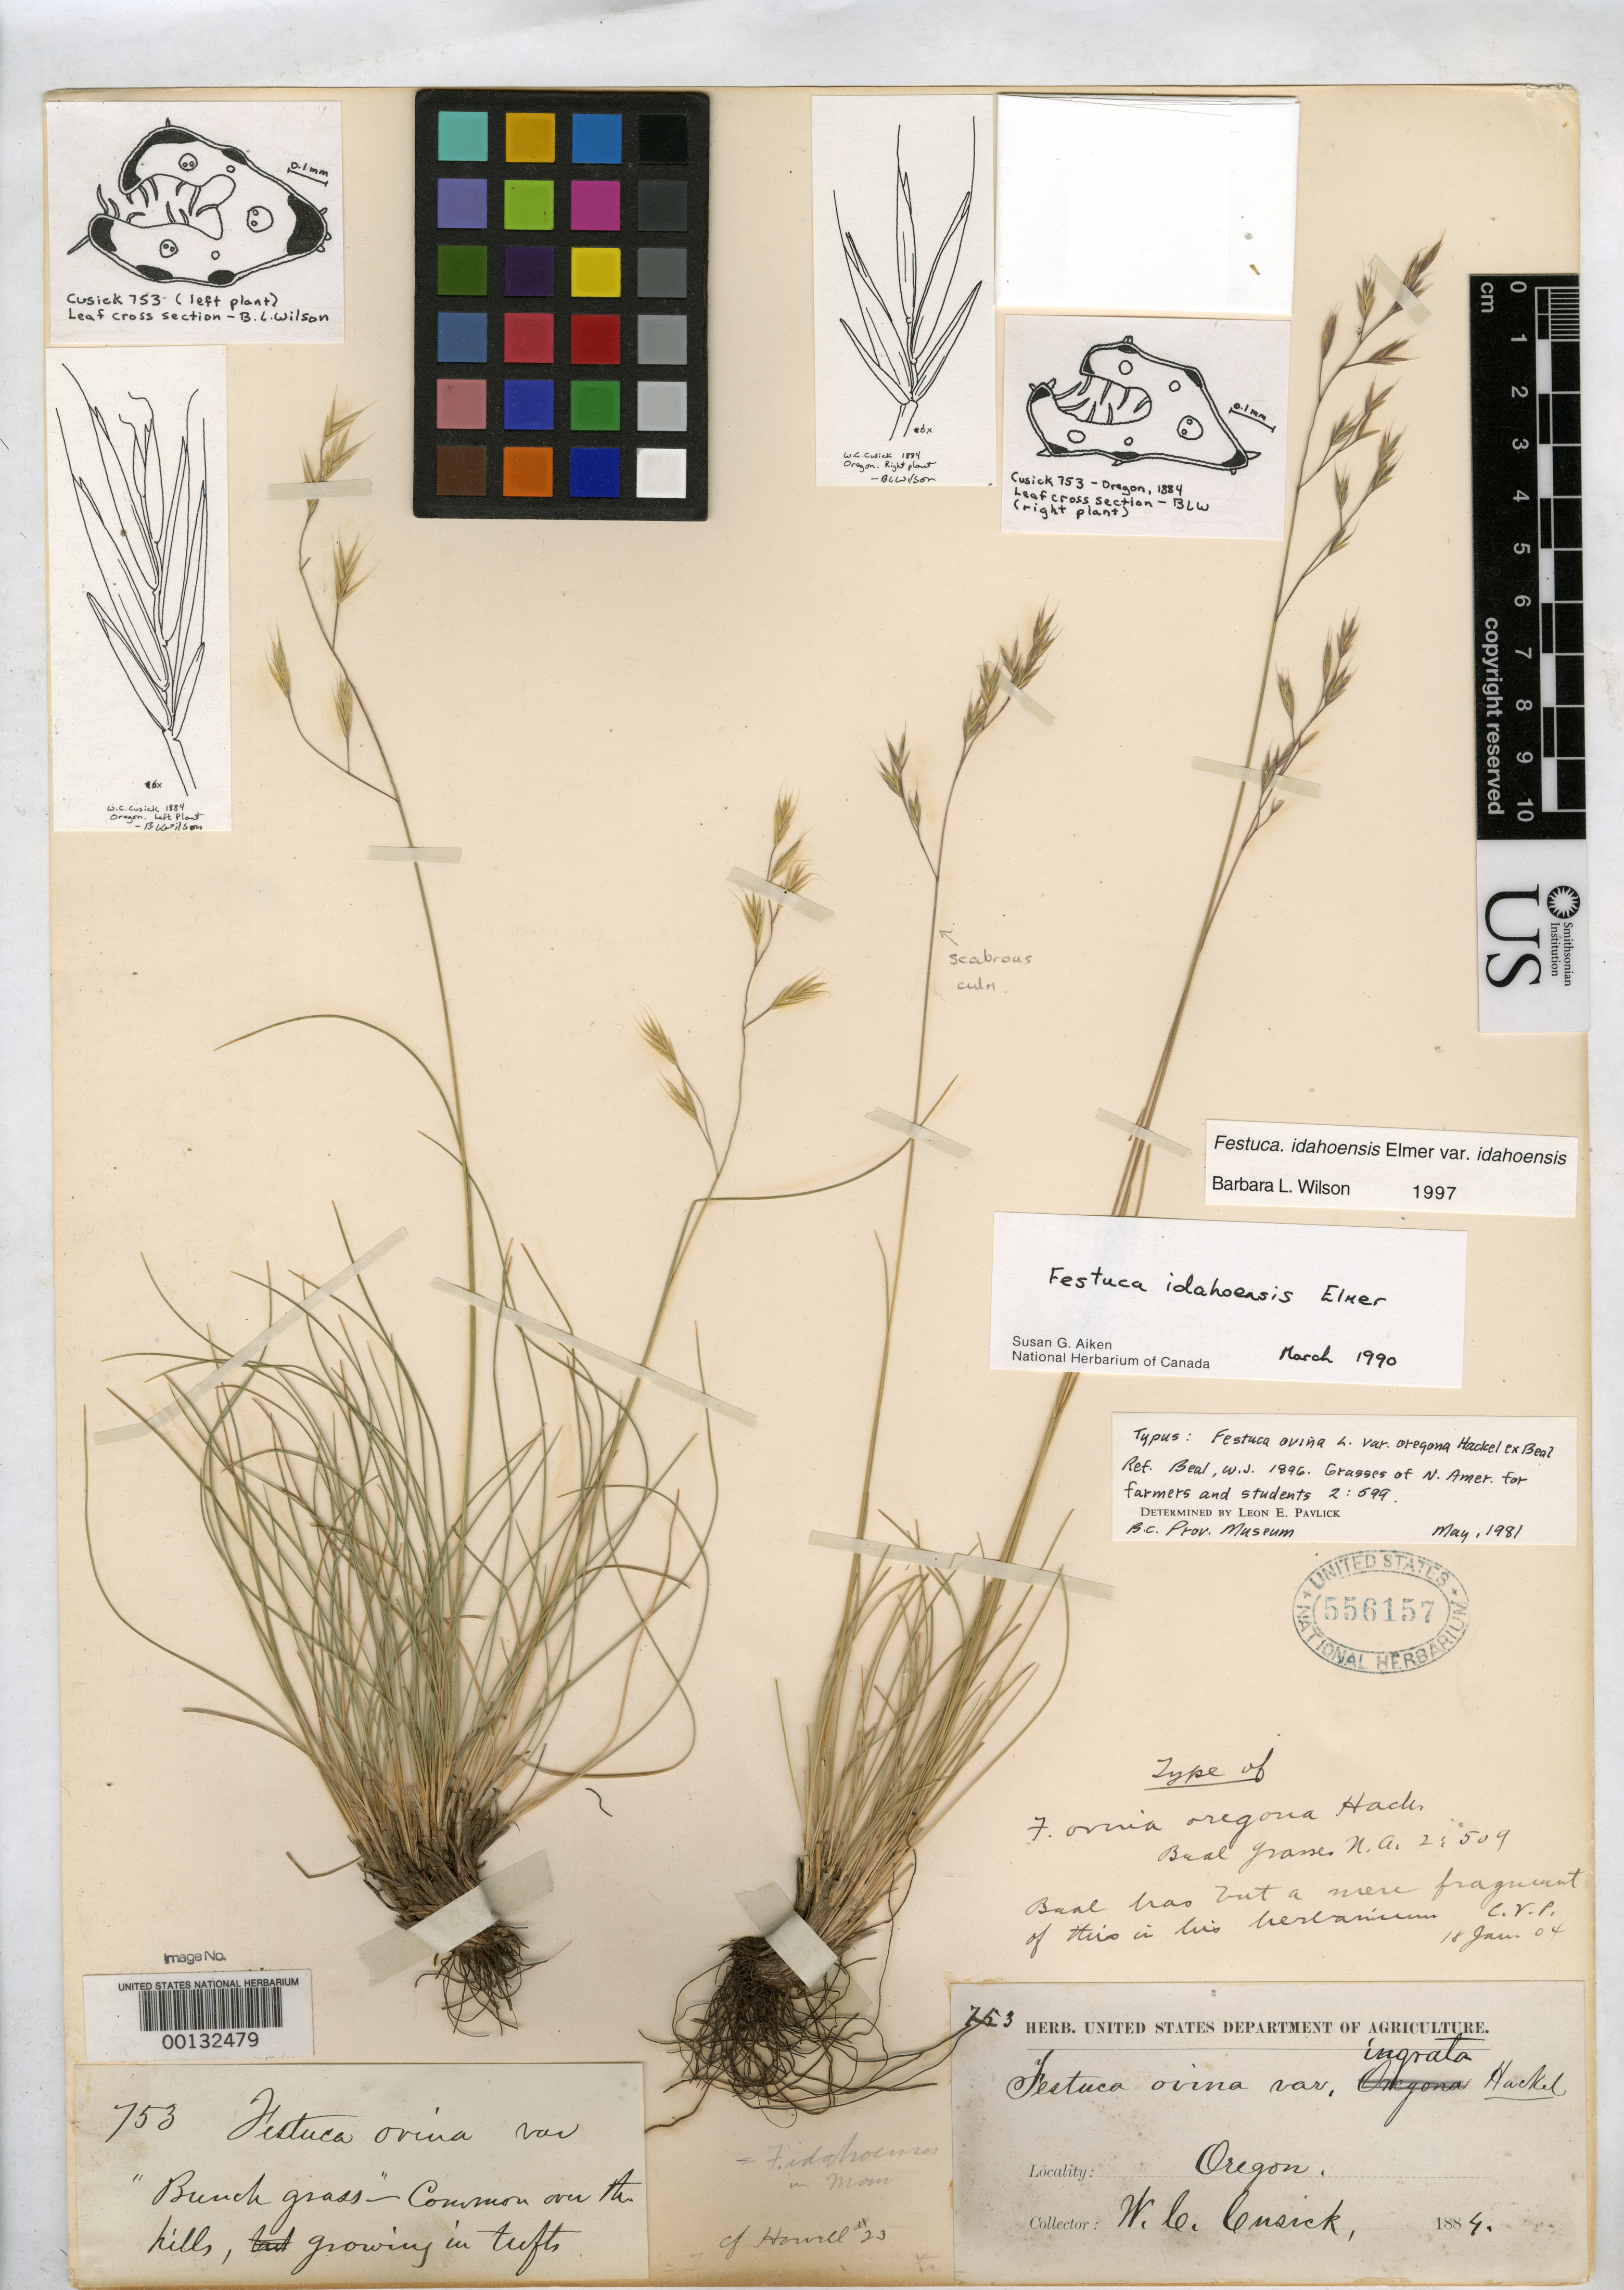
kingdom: Plantae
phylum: Tracheophyta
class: Liliopsida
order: Poales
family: Poaceae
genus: Festuca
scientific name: Festuca ovina var. oregona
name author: Hack. ex W.J. Beal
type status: Isotype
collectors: W. C. Cusick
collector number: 753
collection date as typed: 1884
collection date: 1884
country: United States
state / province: Oregon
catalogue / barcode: US 556157